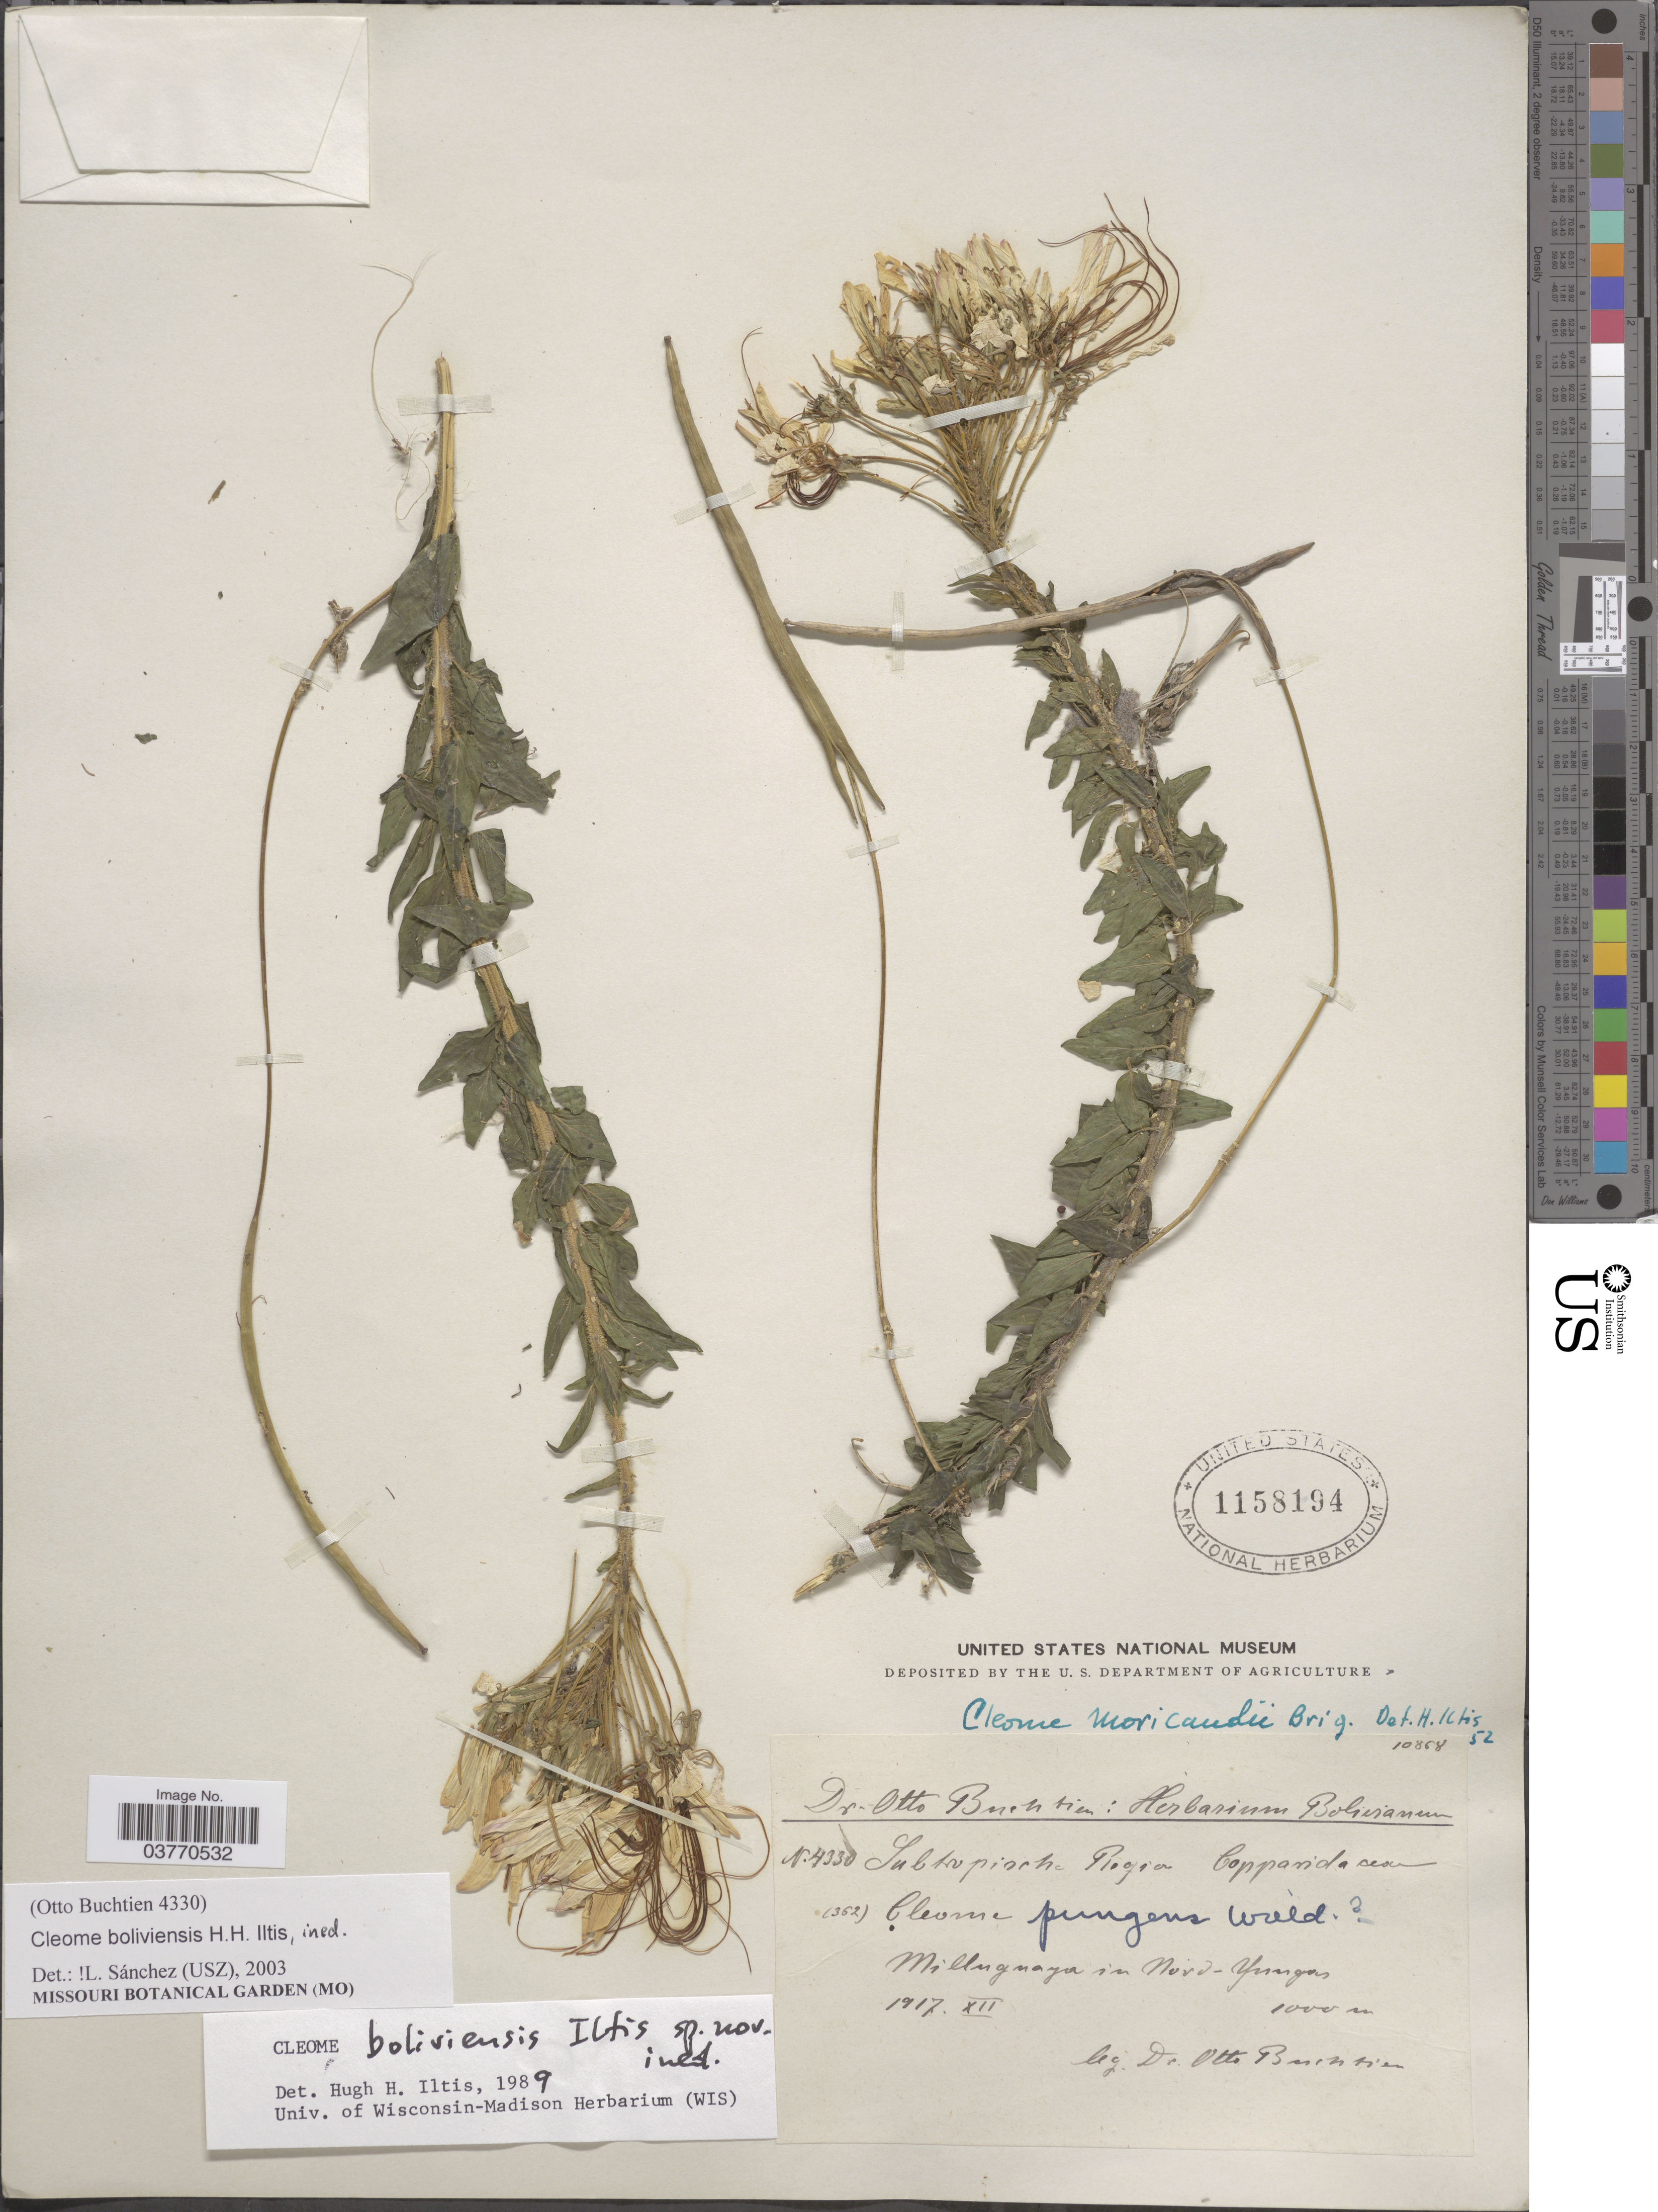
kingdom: Plantae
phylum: Tracheophyta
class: Magnoliopsida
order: Brassicales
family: Cleomaceae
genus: Tarenaya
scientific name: Tarenaya boliviensis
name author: (Iltis) Soares Neto & Roalson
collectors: O. Buchtien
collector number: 4330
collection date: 1917-12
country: Bolivia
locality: Subtropische Regio. Milluguaya in Nord-Yungas.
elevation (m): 1000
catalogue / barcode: US 1158194